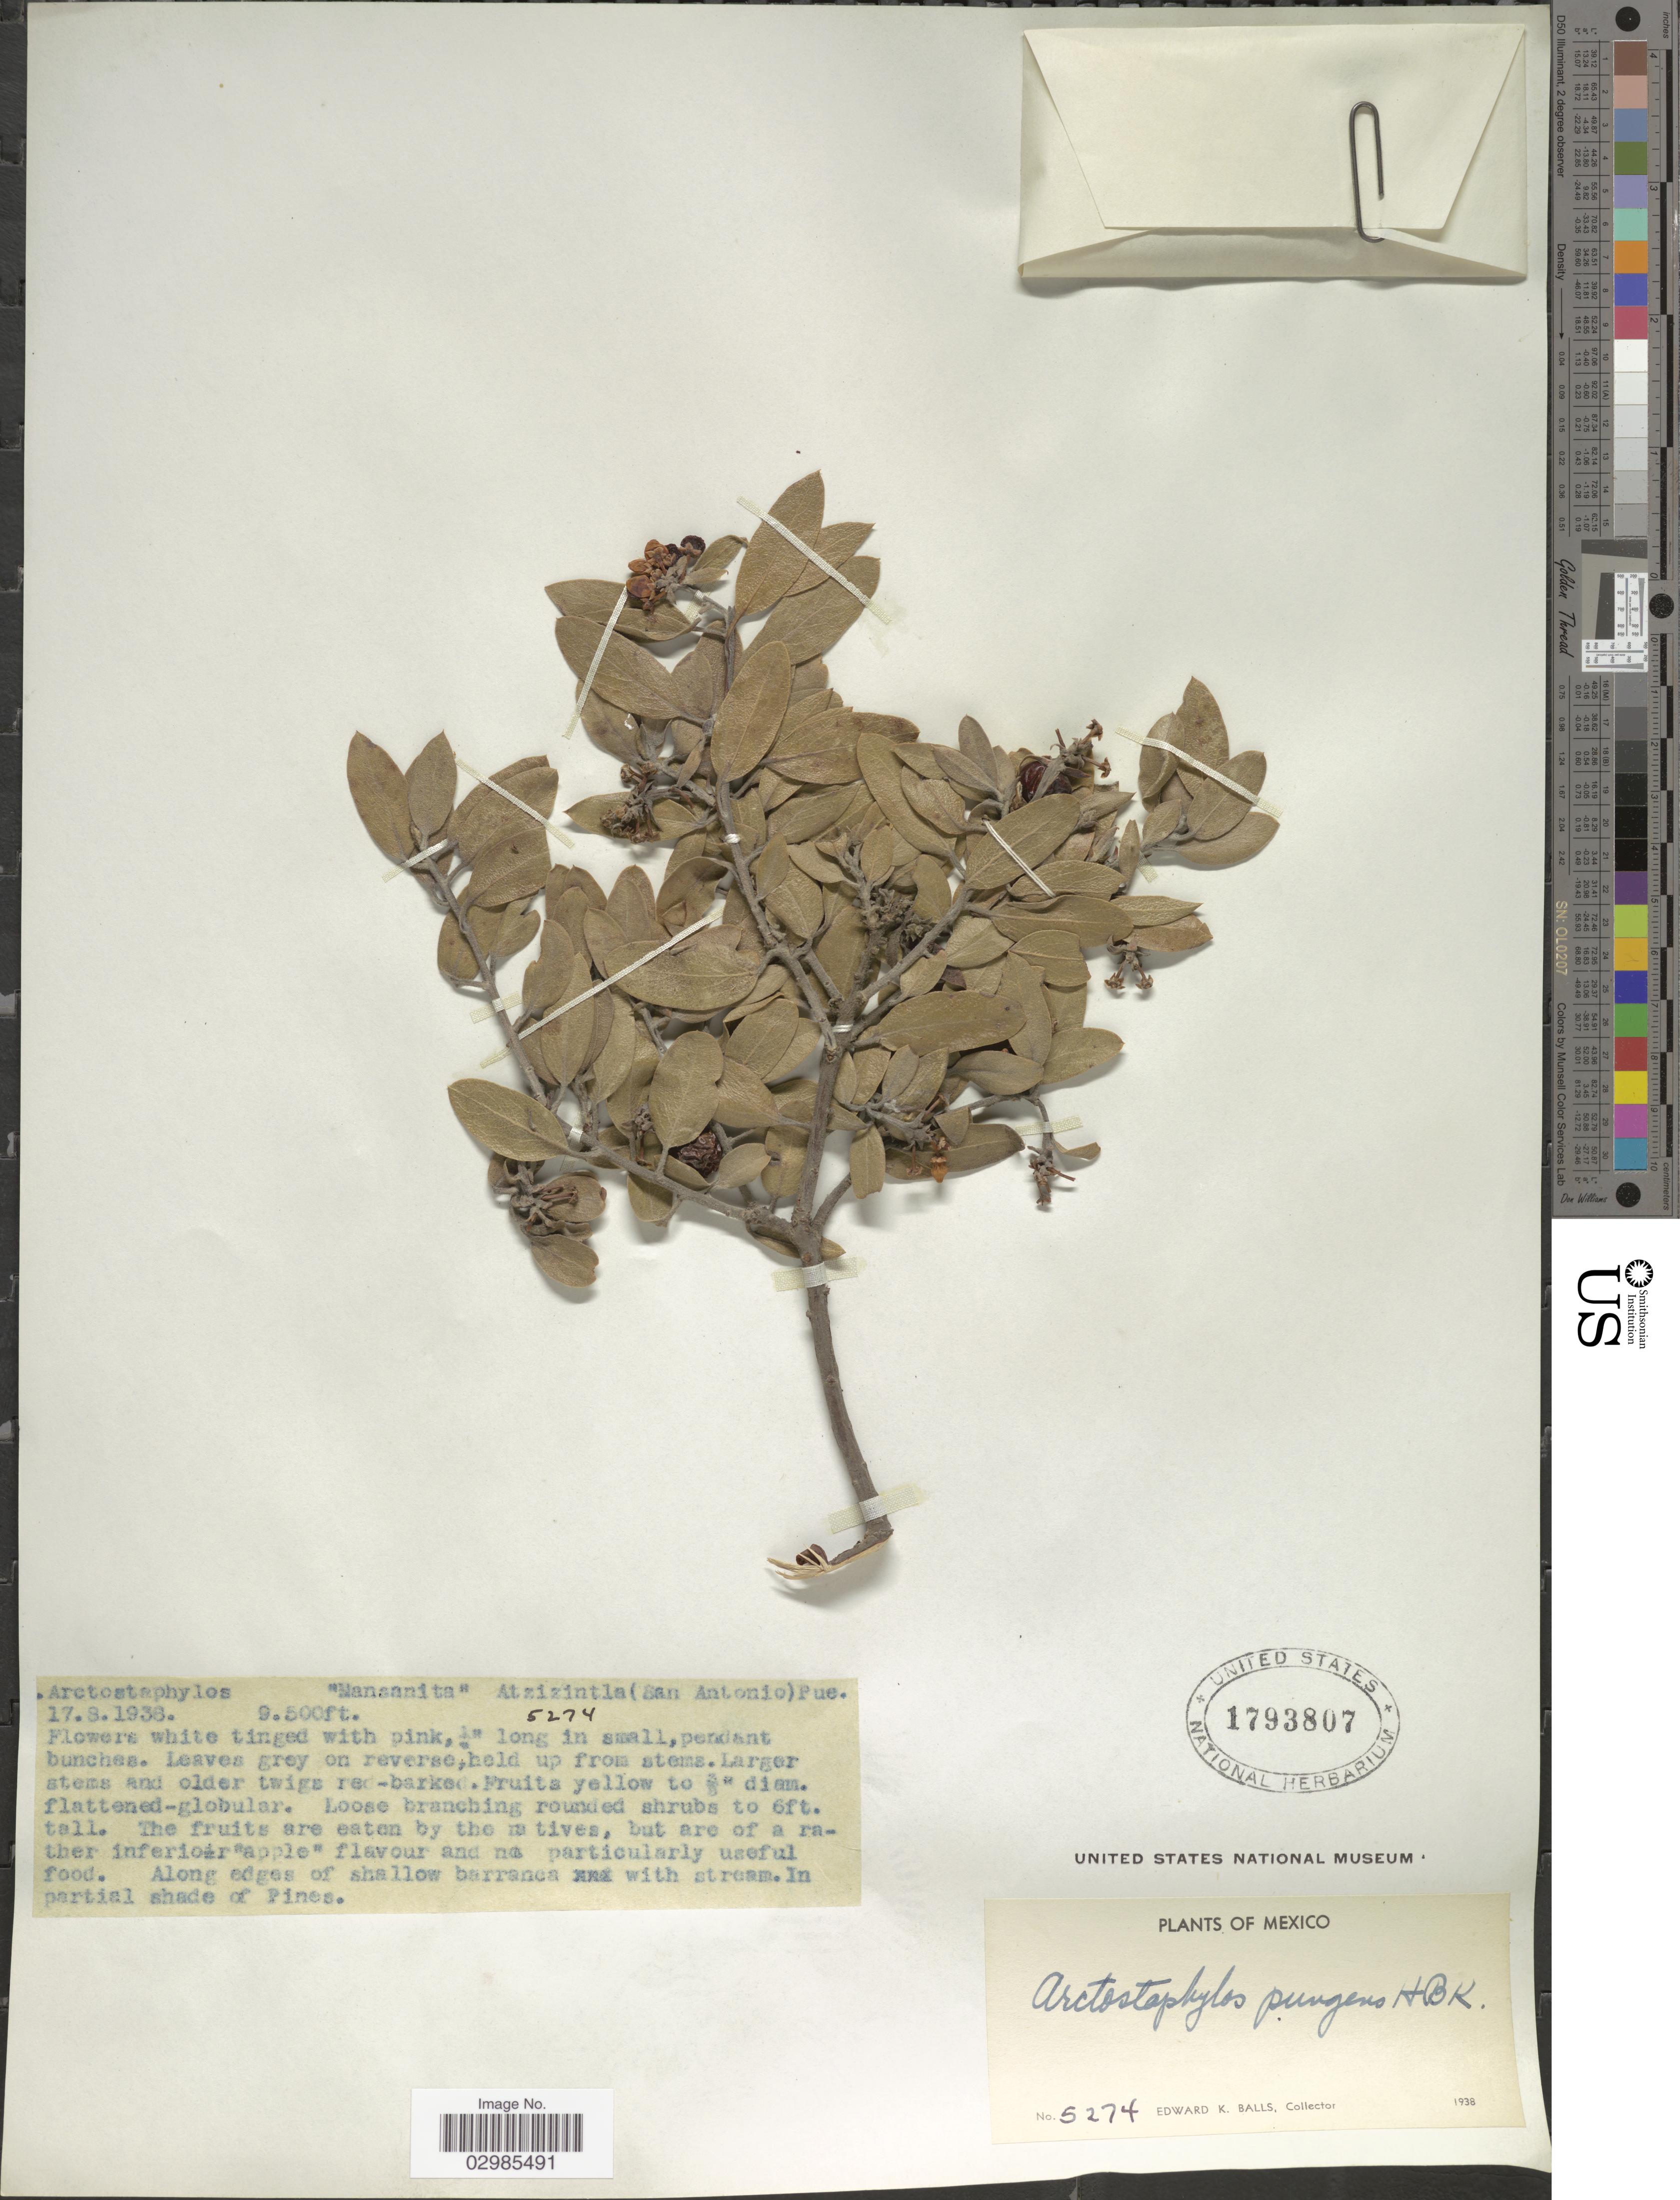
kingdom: Plantae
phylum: Tracheophyta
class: Magnoliopsida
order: Ericales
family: Ericaceae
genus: Arctostaphylos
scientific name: Arctostaphylos pungens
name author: Kunth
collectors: E. K. Balls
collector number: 5274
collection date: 1936-08-17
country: Mexico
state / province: Puebla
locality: Mansanita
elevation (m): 2896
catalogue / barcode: US 1793807